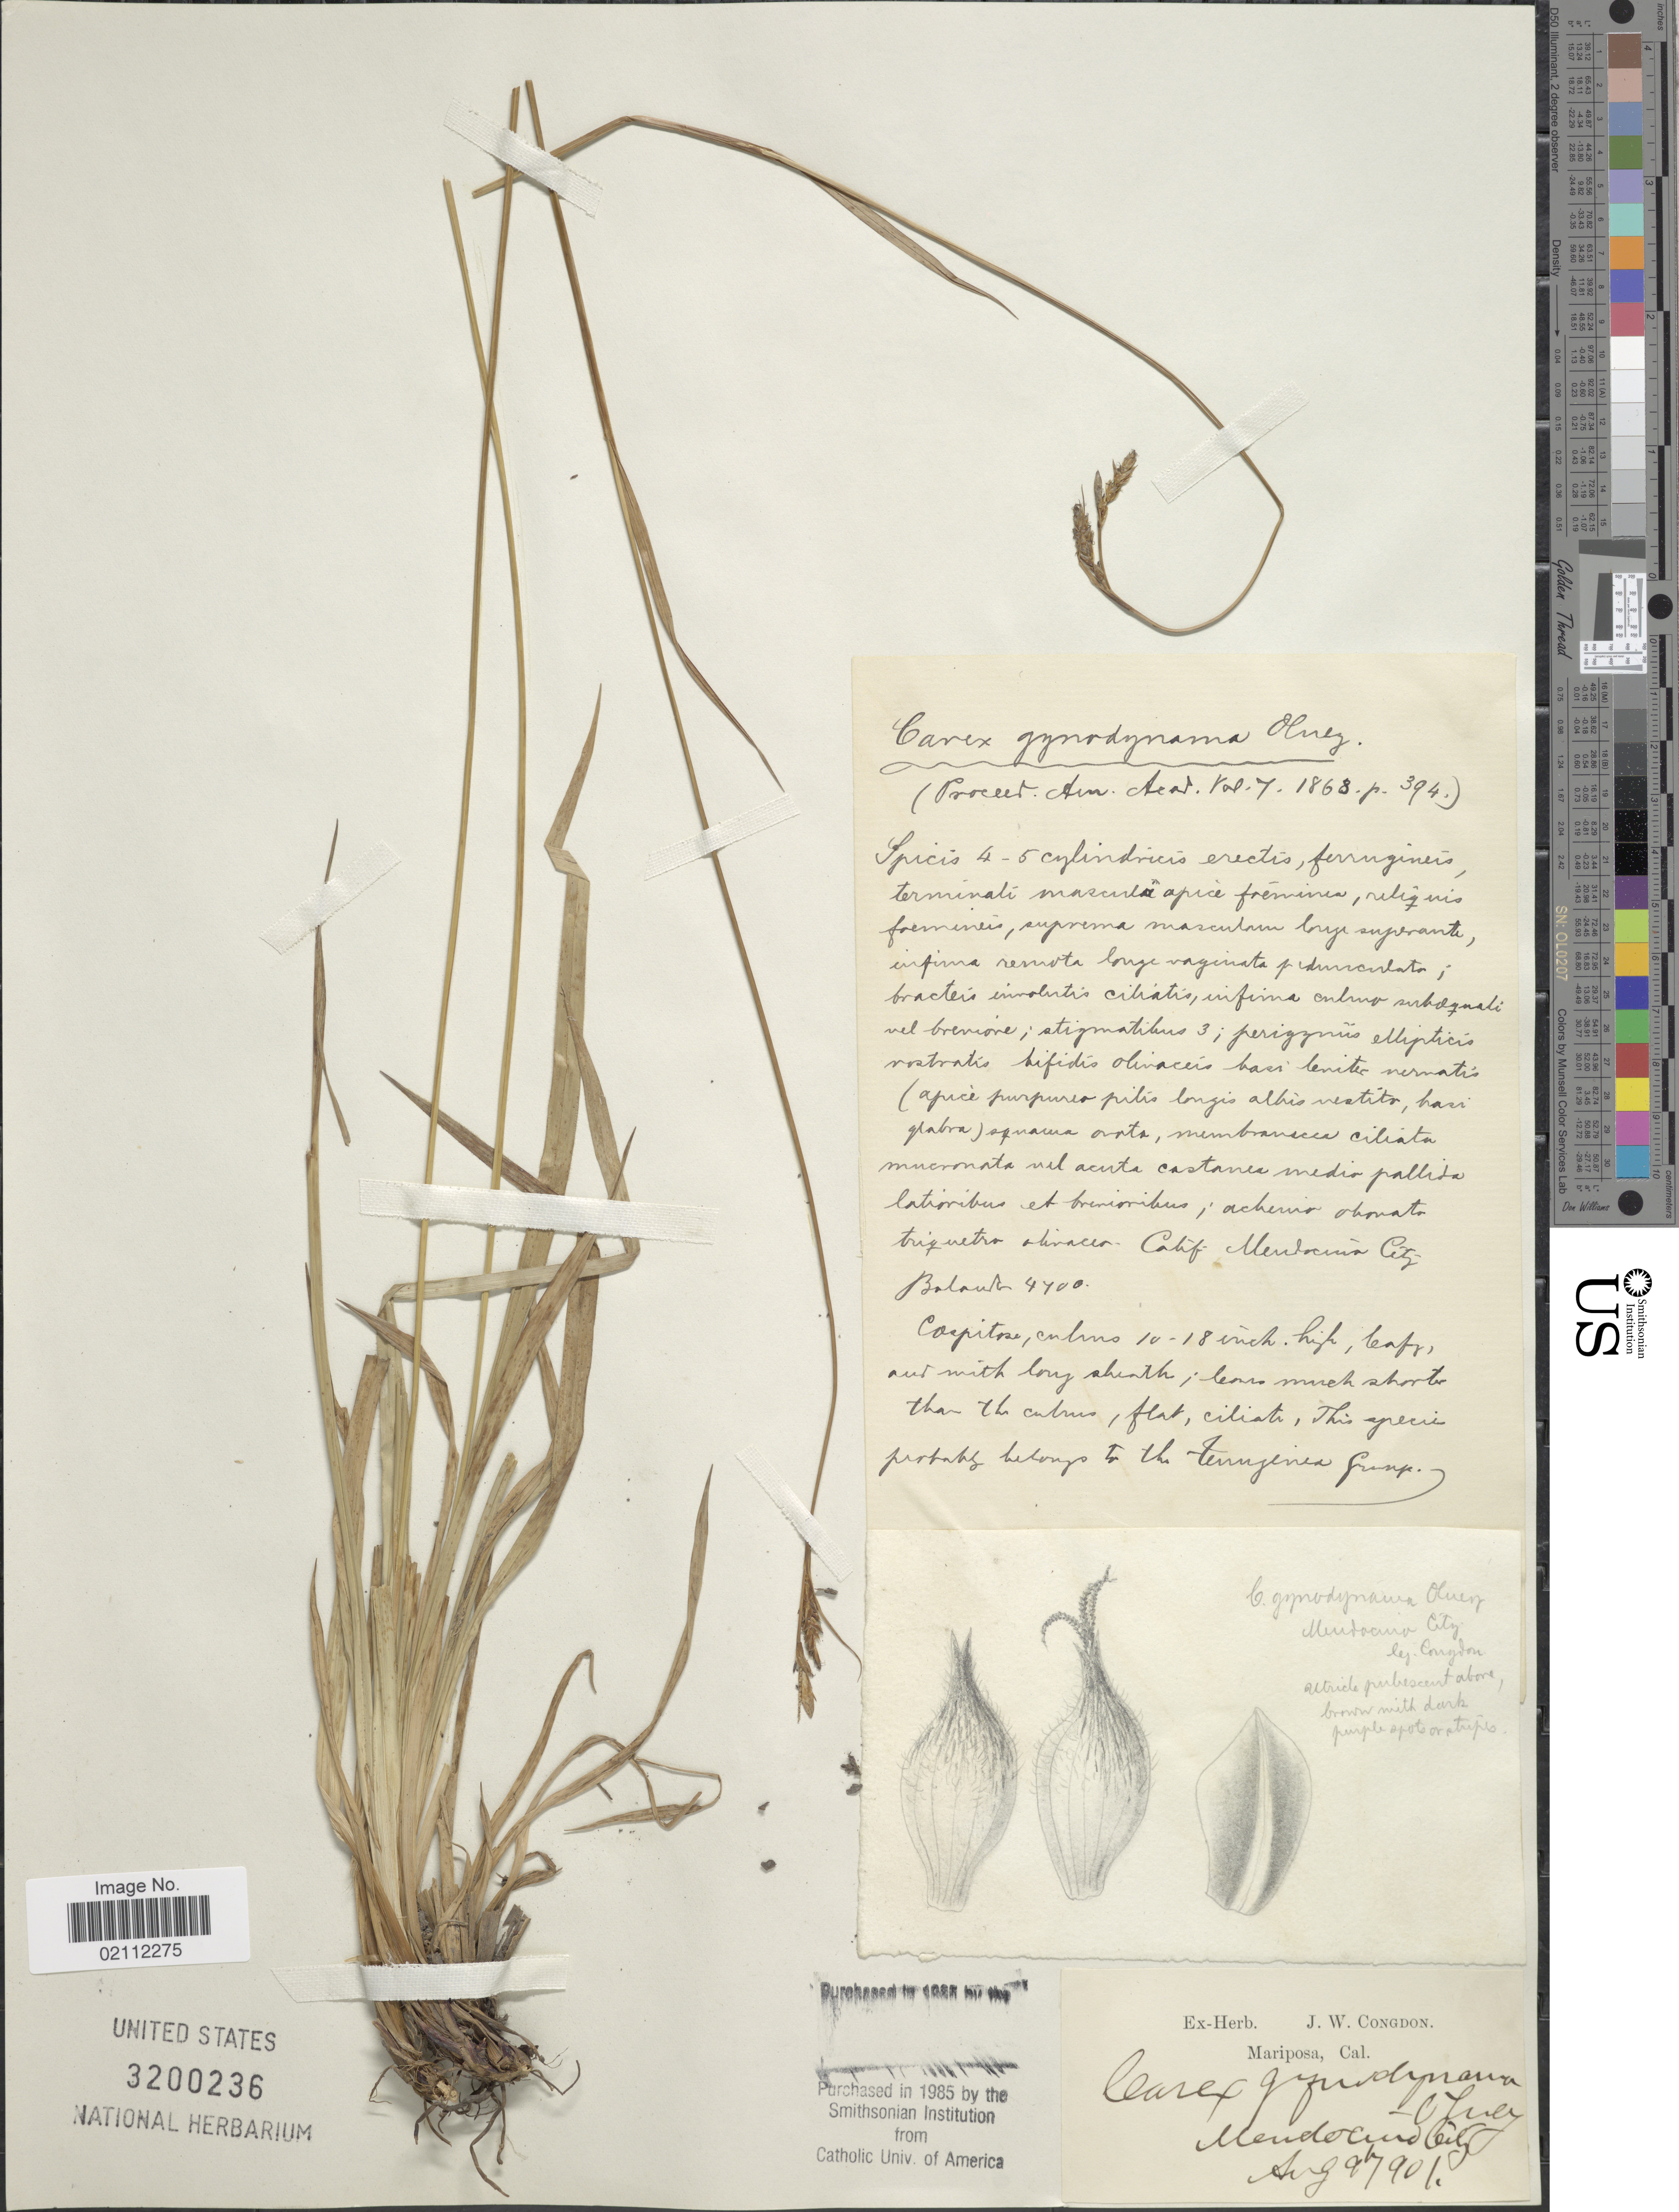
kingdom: Plantae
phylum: Tracheophyta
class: Liliopsida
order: Poales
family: Cyperaceae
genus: Carex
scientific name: Carex gynodynama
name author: Olney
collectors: ex herb. J. W. Congdon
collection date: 1901-08-09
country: United States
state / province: California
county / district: Mendocino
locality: Mendocino City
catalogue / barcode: US 3200236